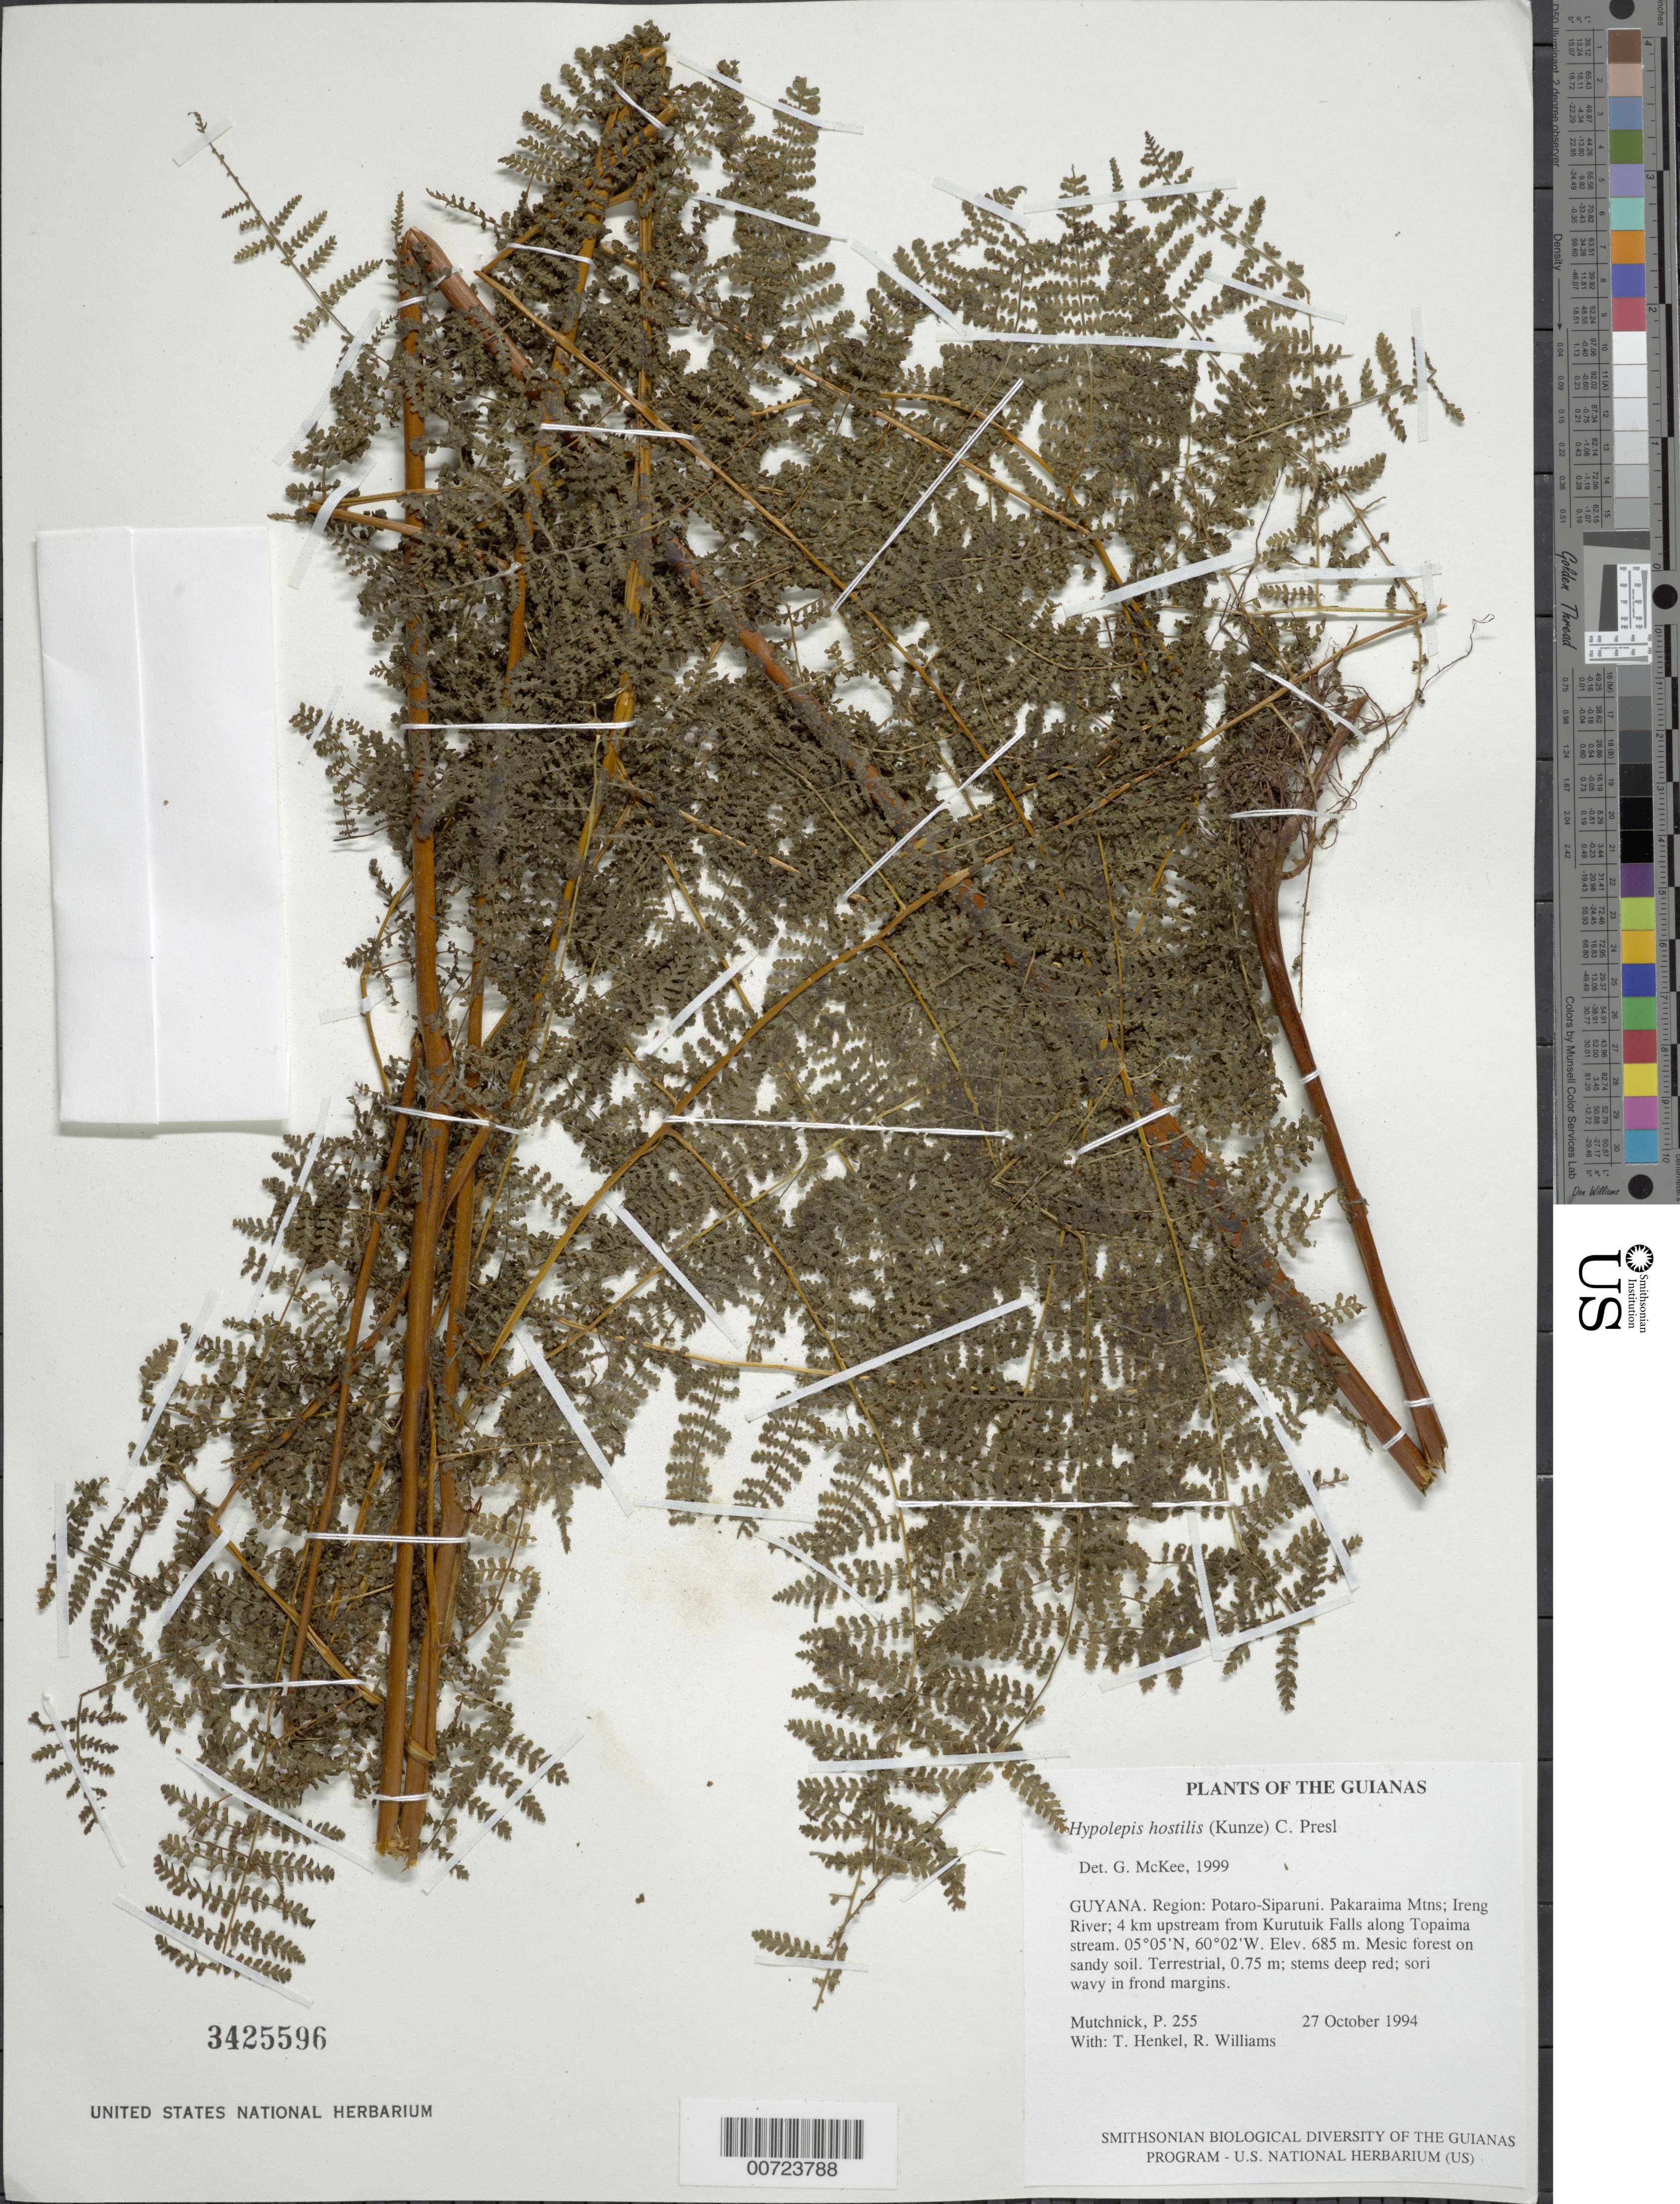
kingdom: Plantae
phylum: Tracheophyta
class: Polypodiopsida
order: Polypodiales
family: Dennstaedtiaceae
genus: Hypolepis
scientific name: Hypolepis hostilis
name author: (Kunze) C. Presl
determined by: McKee, G. S., (US), NMNH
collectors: P. Mutchnick, T. Henkel & R. Williams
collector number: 255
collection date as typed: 27 October 1994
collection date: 1994-10-27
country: Guyana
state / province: Potaro-Siparuni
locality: Pakaraima Mtns; Ireng River; 4 km upstream from Kurutuik Falls along Topaima stream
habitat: Mesic forest on sandy soil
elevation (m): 685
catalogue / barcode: US 3425596